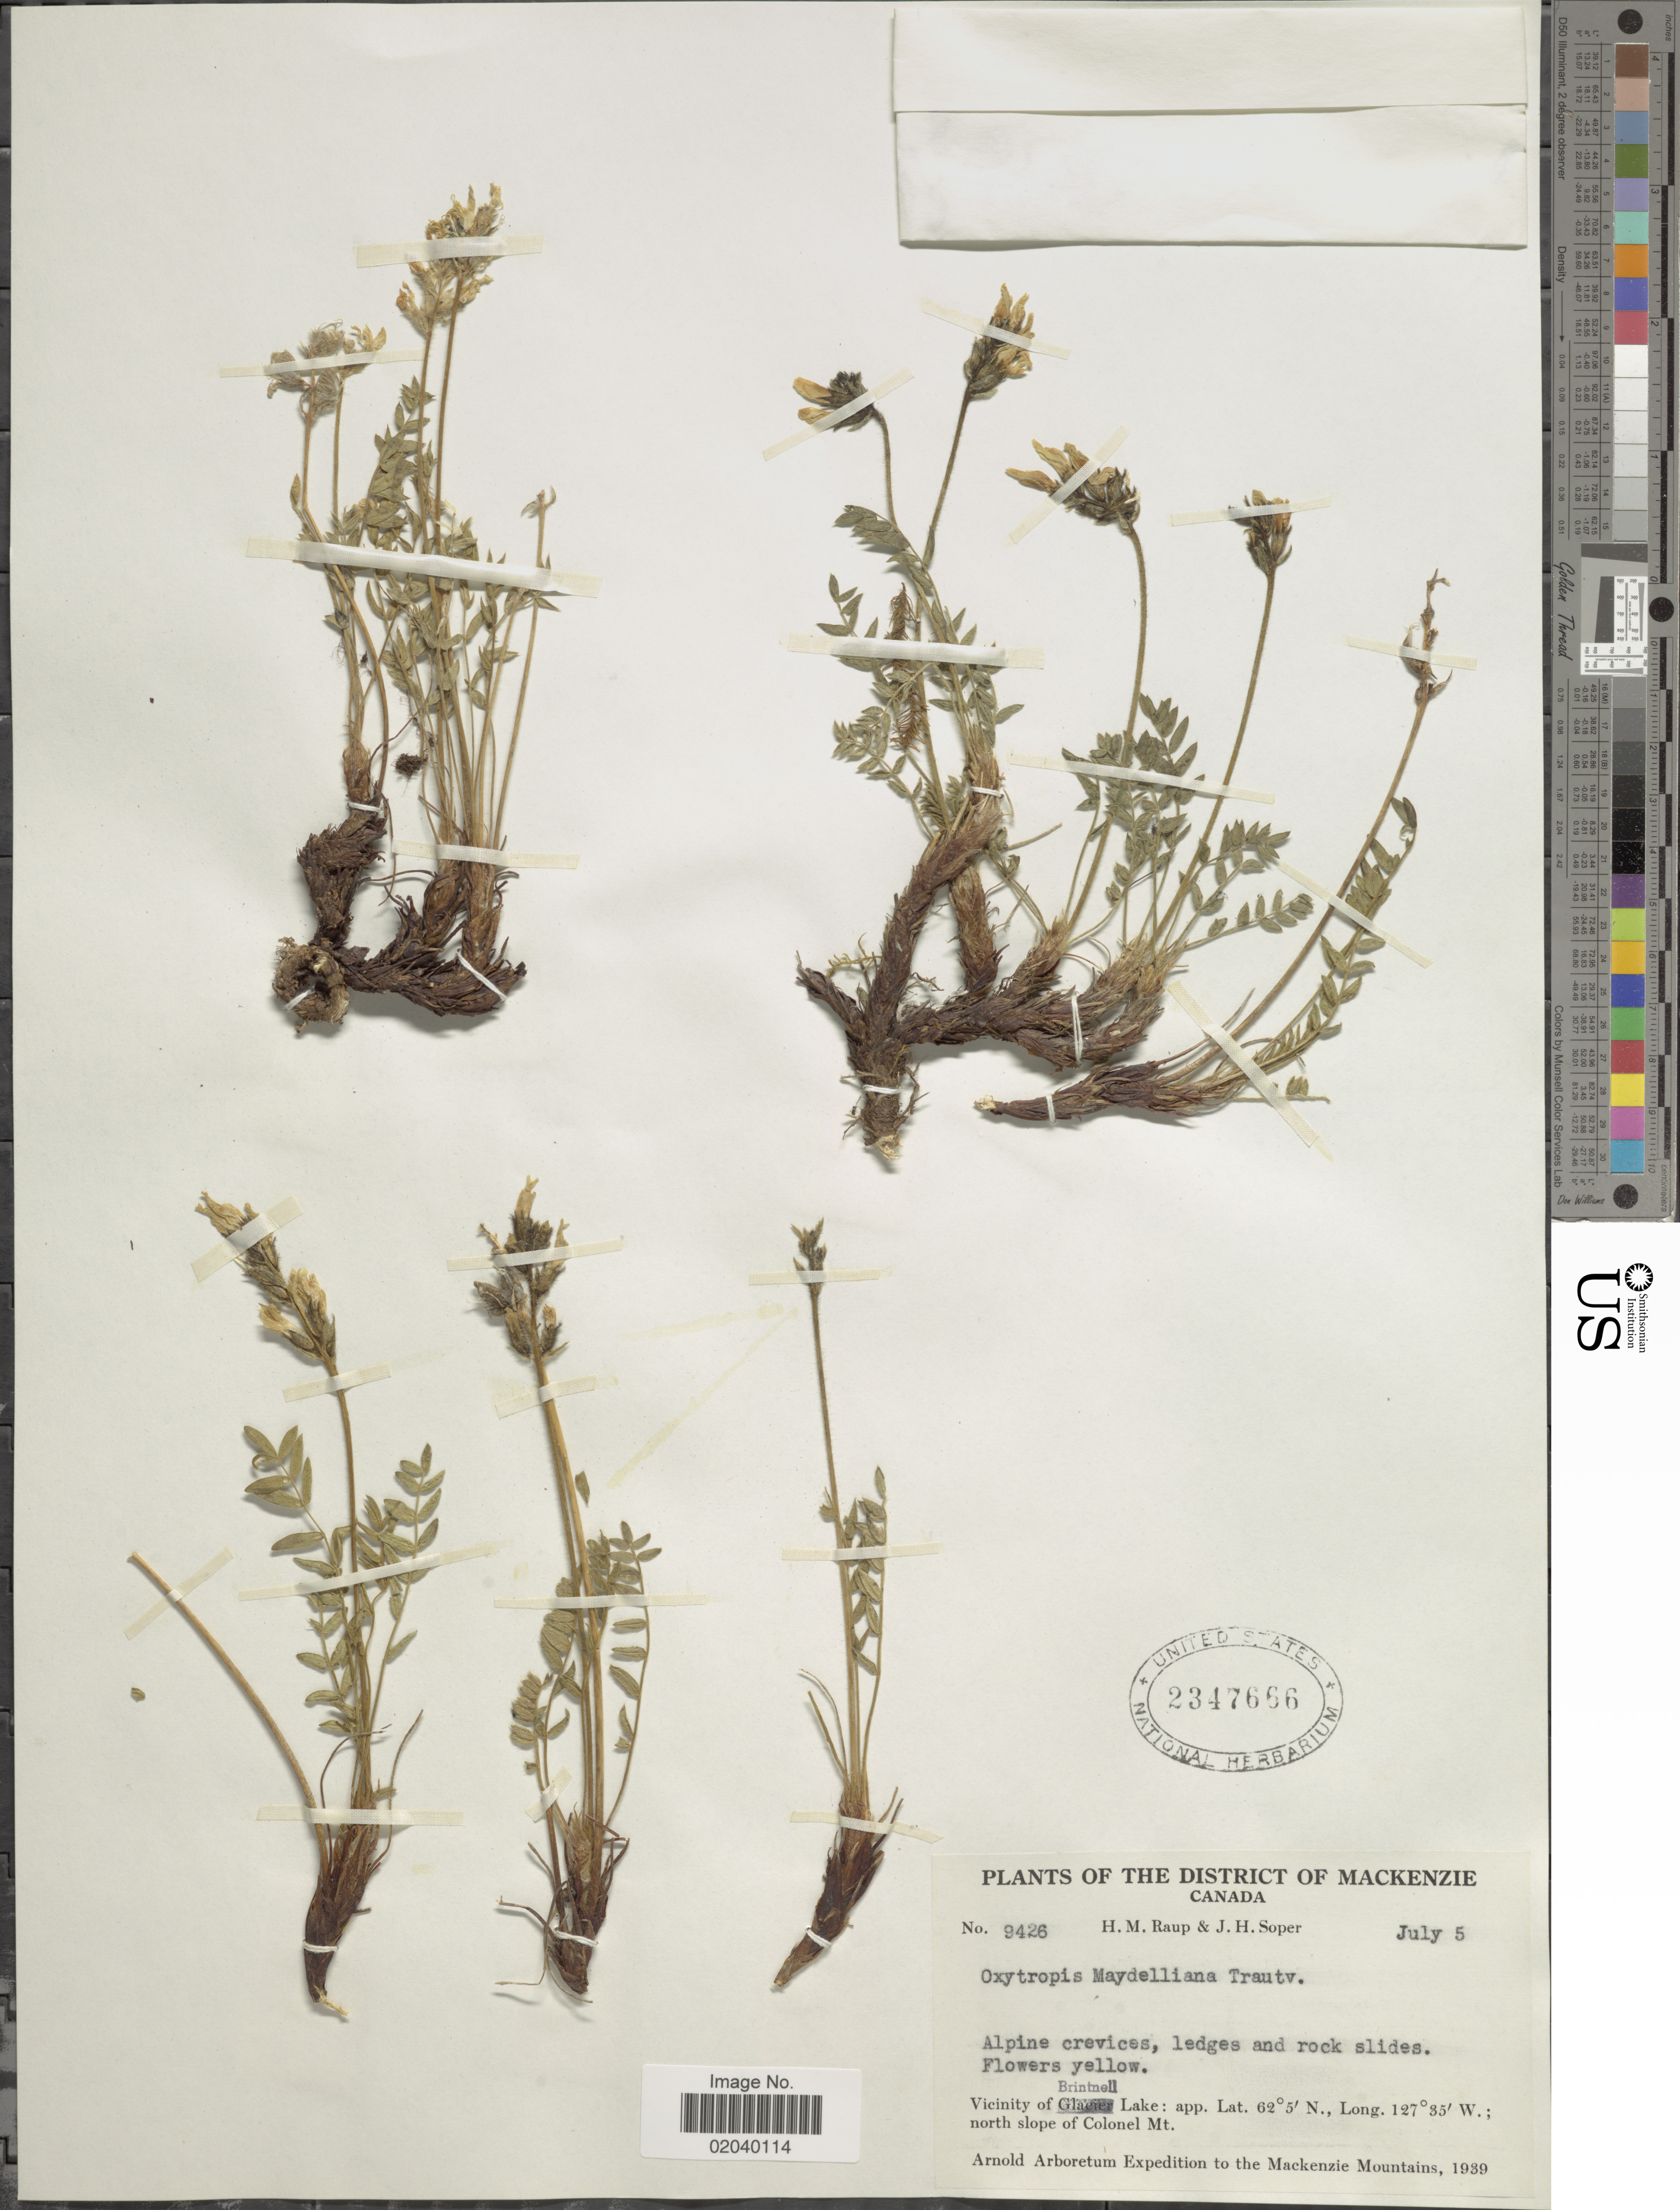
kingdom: Plantae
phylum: Tracheophyta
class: Magnoliopsida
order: Fabales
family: Fabaceae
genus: Oxytropis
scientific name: Oxytropis maydelliana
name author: Trautv.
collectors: H. Raup & J. H. Soper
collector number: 9426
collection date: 1939-07-05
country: Canada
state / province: British Columbia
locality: The District of Mackenzie, Alpine crevices, ledges and rock slides. Vicinity of Brintnell Lake; north slope of Colonel Mt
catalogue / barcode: US 2347666